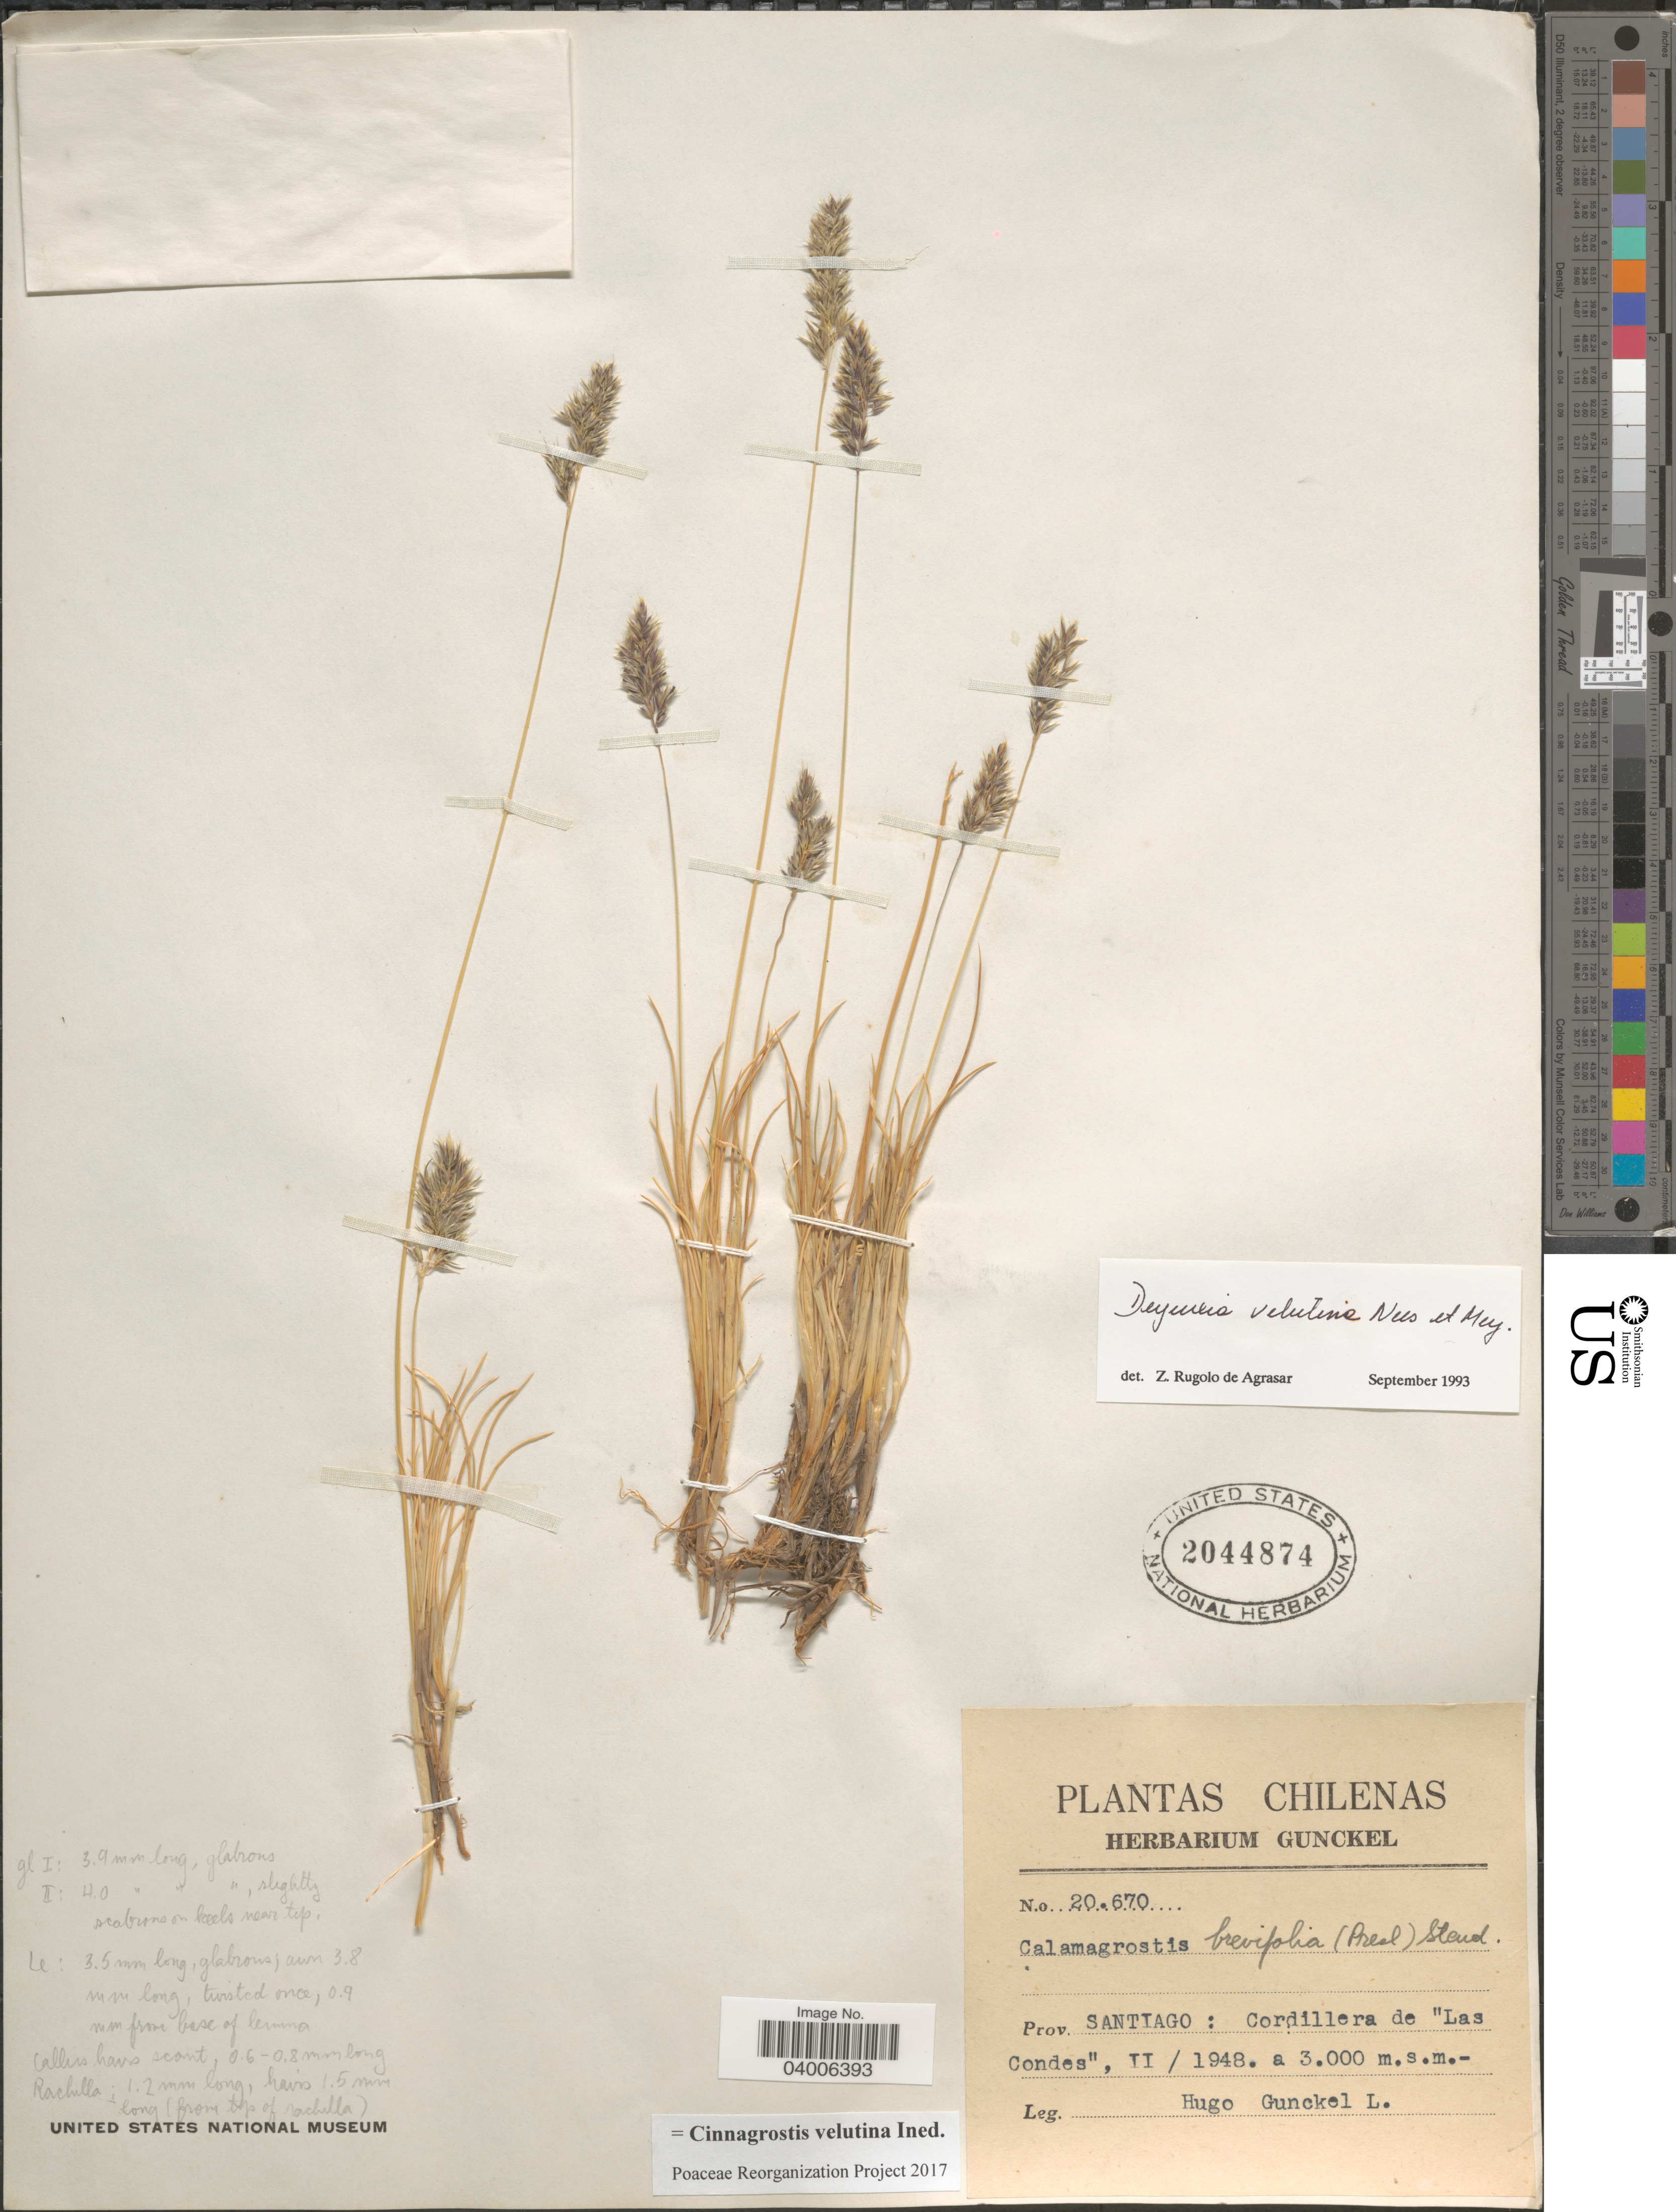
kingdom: Plantae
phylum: Tracheophyta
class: Liliopsida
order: Poales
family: Poaceae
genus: Cinnagrostis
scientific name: Cinnagrostis velutina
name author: (Nees & Meyen) P.M. Peterson et al.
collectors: H. Gunckel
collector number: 20670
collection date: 1948-02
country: Chile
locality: Prov. Santiago: Cordillera de "Las Condes".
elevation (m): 3000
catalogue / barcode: US 2044874